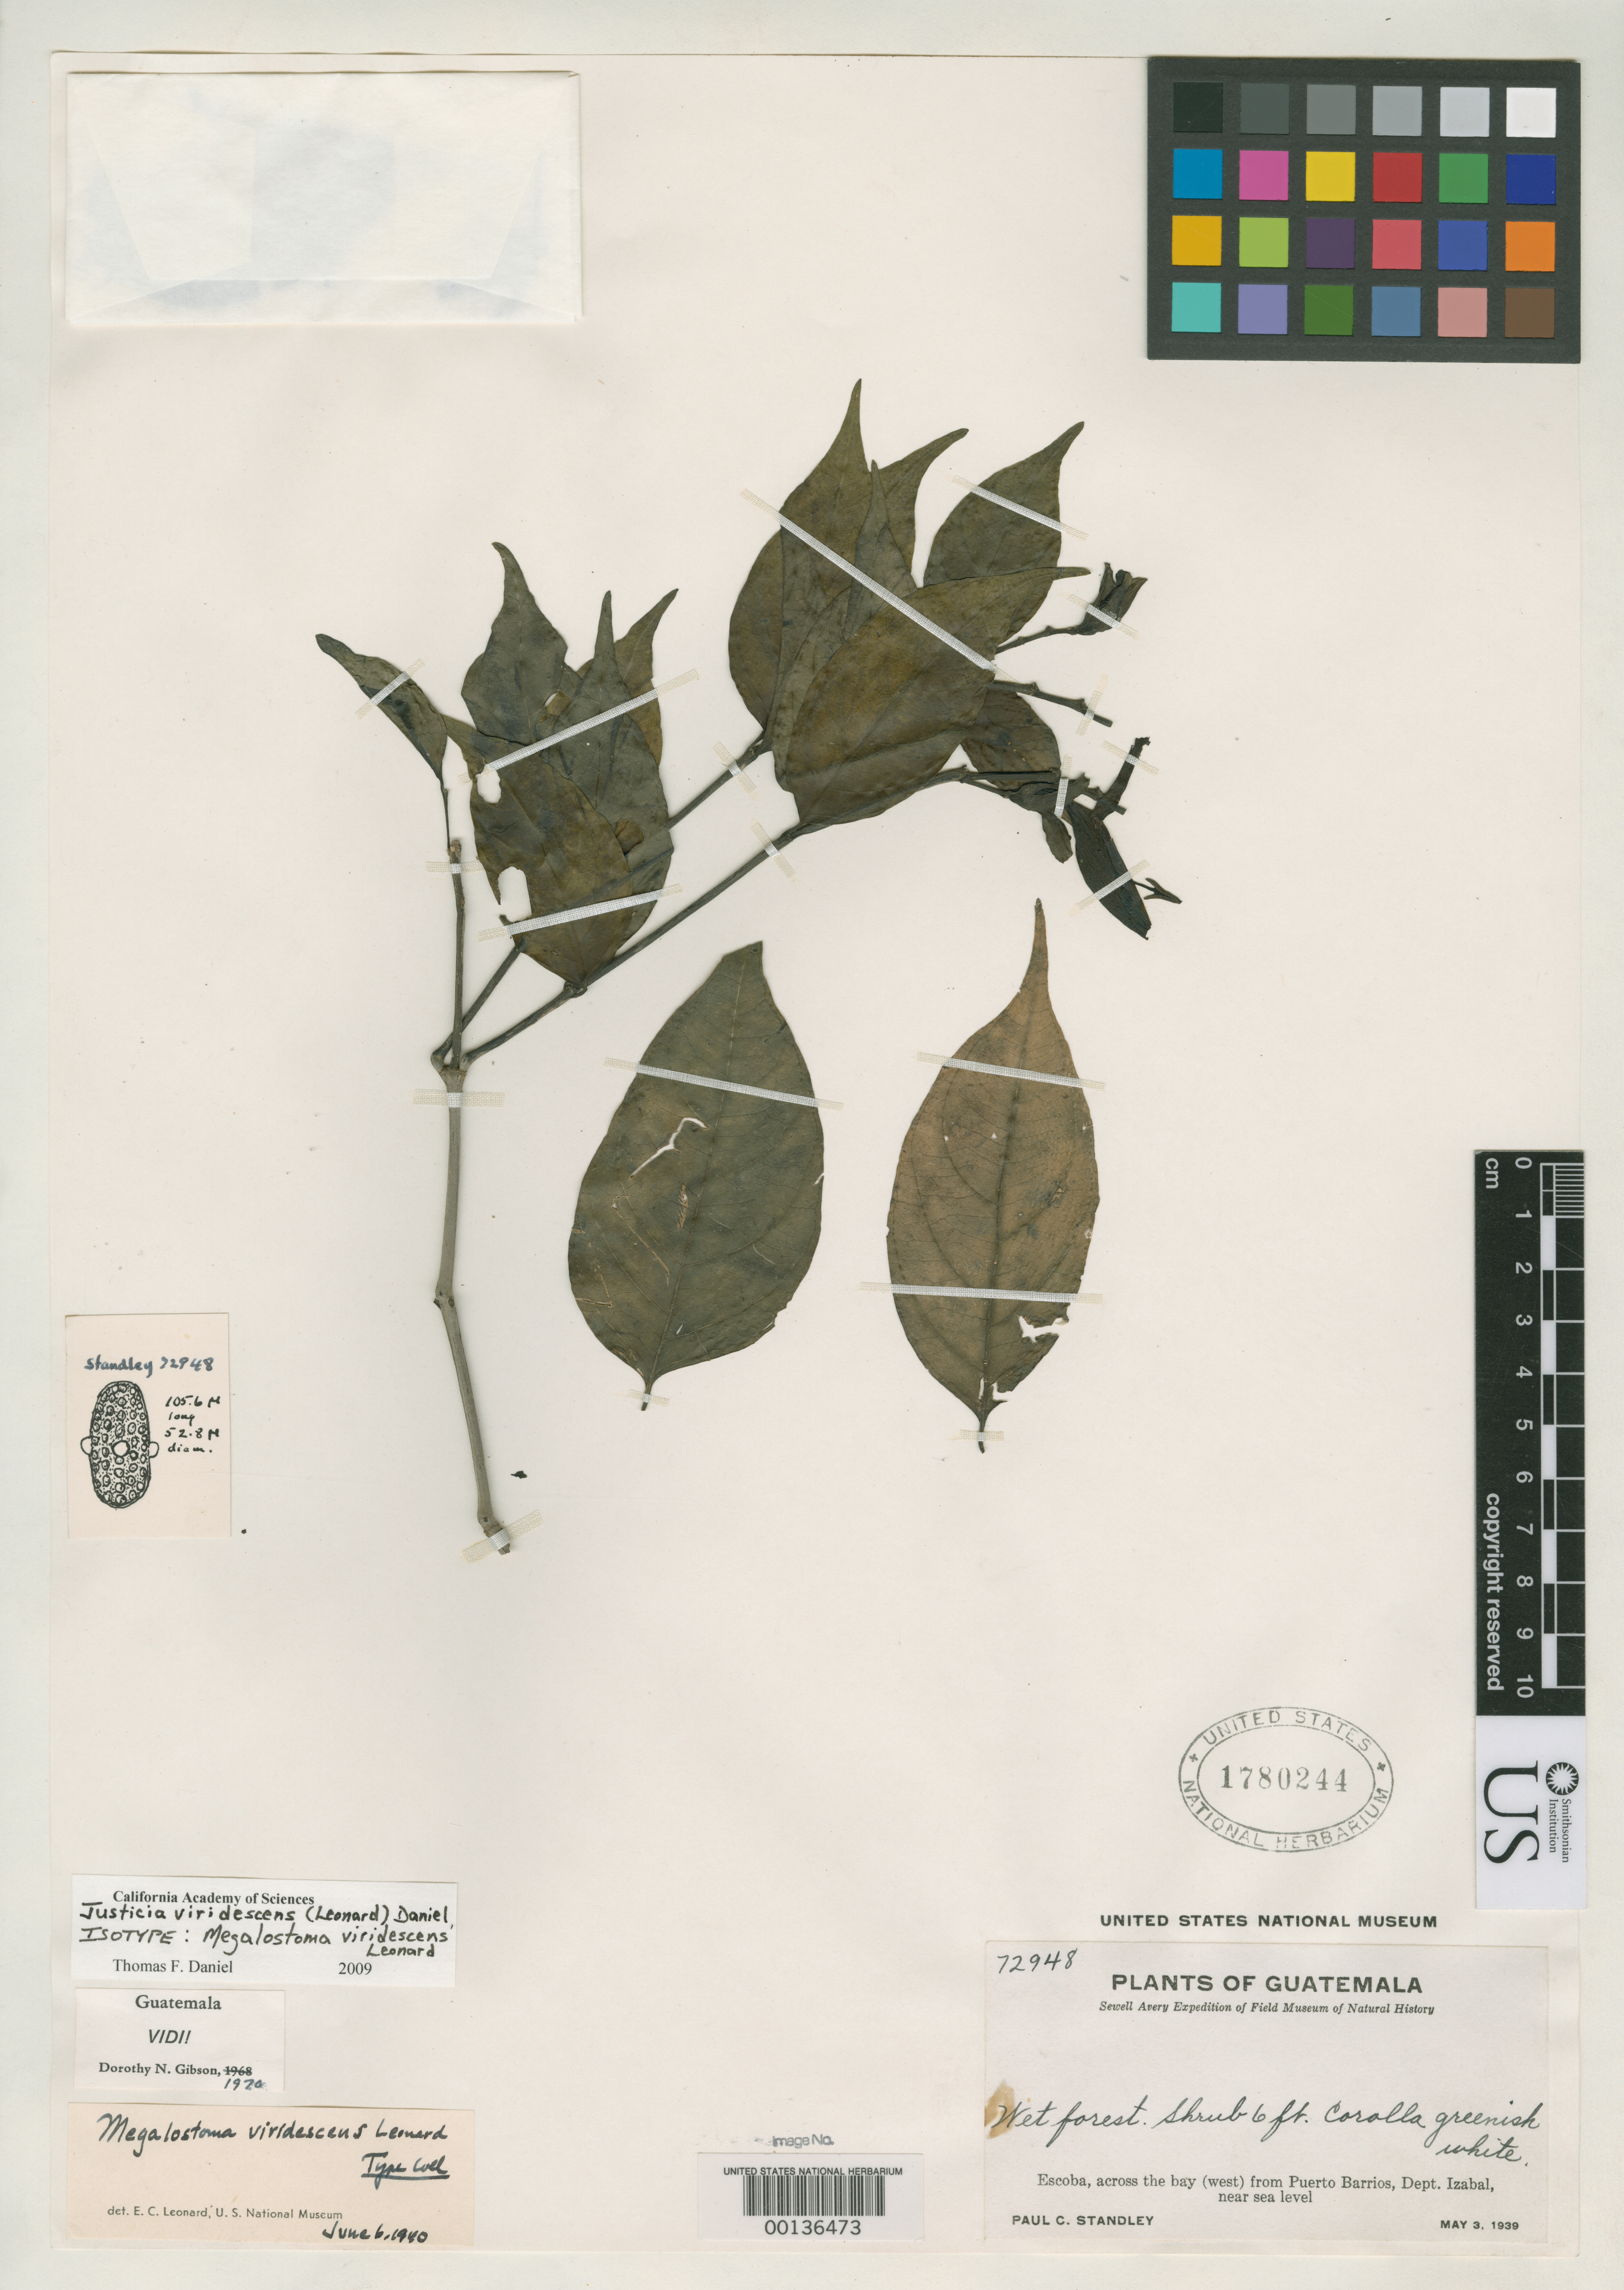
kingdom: Plantae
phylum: Tracheophyta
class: Magnoliopsida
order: Lamiales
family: Acanthaceae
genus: Megalostoma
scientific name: Megalostoma viridescens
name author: Leonard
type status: Isotype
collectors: P. C. Standley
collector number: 72948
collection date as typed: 03 May 1939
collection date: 1939-05-03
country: Guatemala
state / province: Izabal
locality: Escoba, across bay W from Puerto Barrios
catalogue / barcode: US 1780244